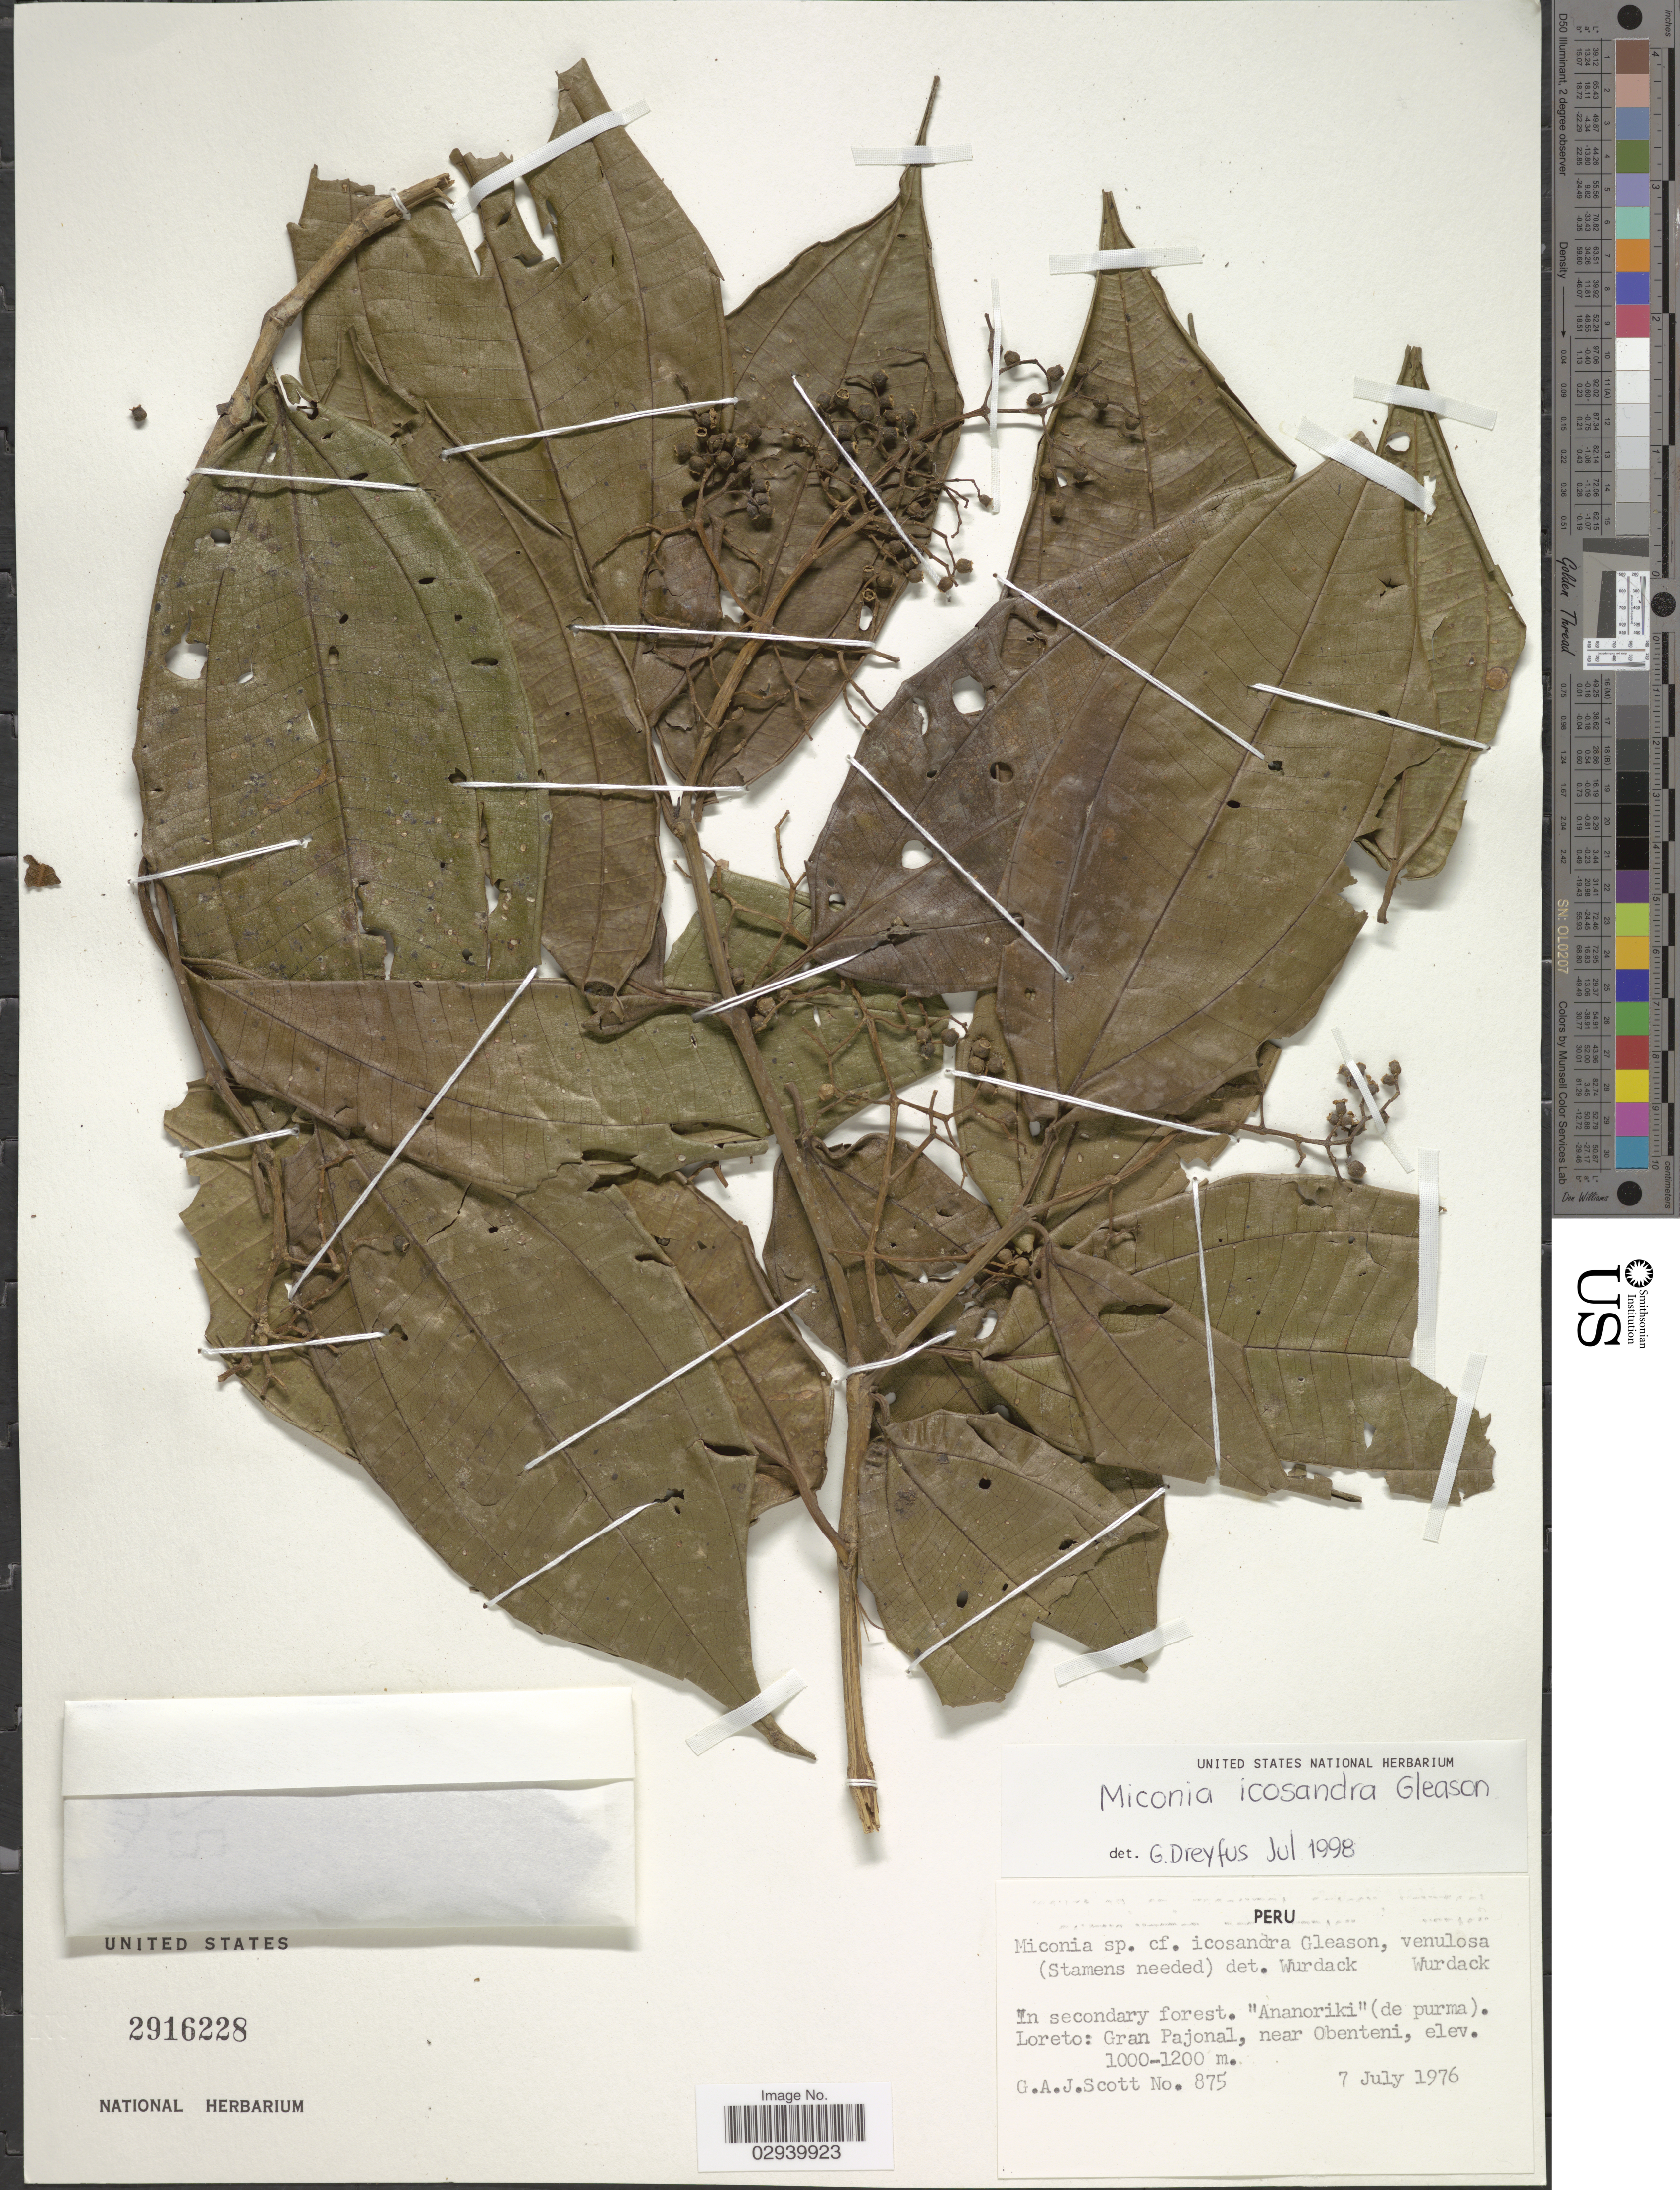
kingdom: Plantae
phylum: Tracheophyta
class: Magnoliopsida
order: Myrtales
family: Melastomataceae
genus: Miconia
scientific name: Miconia icosandra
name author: Gleason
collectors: G. Scott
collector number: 875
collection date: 1976-07-07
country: Peru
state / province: Loreto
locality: Loreto: Gran Pajonal, near Obenteni.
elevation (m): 1000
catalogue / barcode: US 2916228